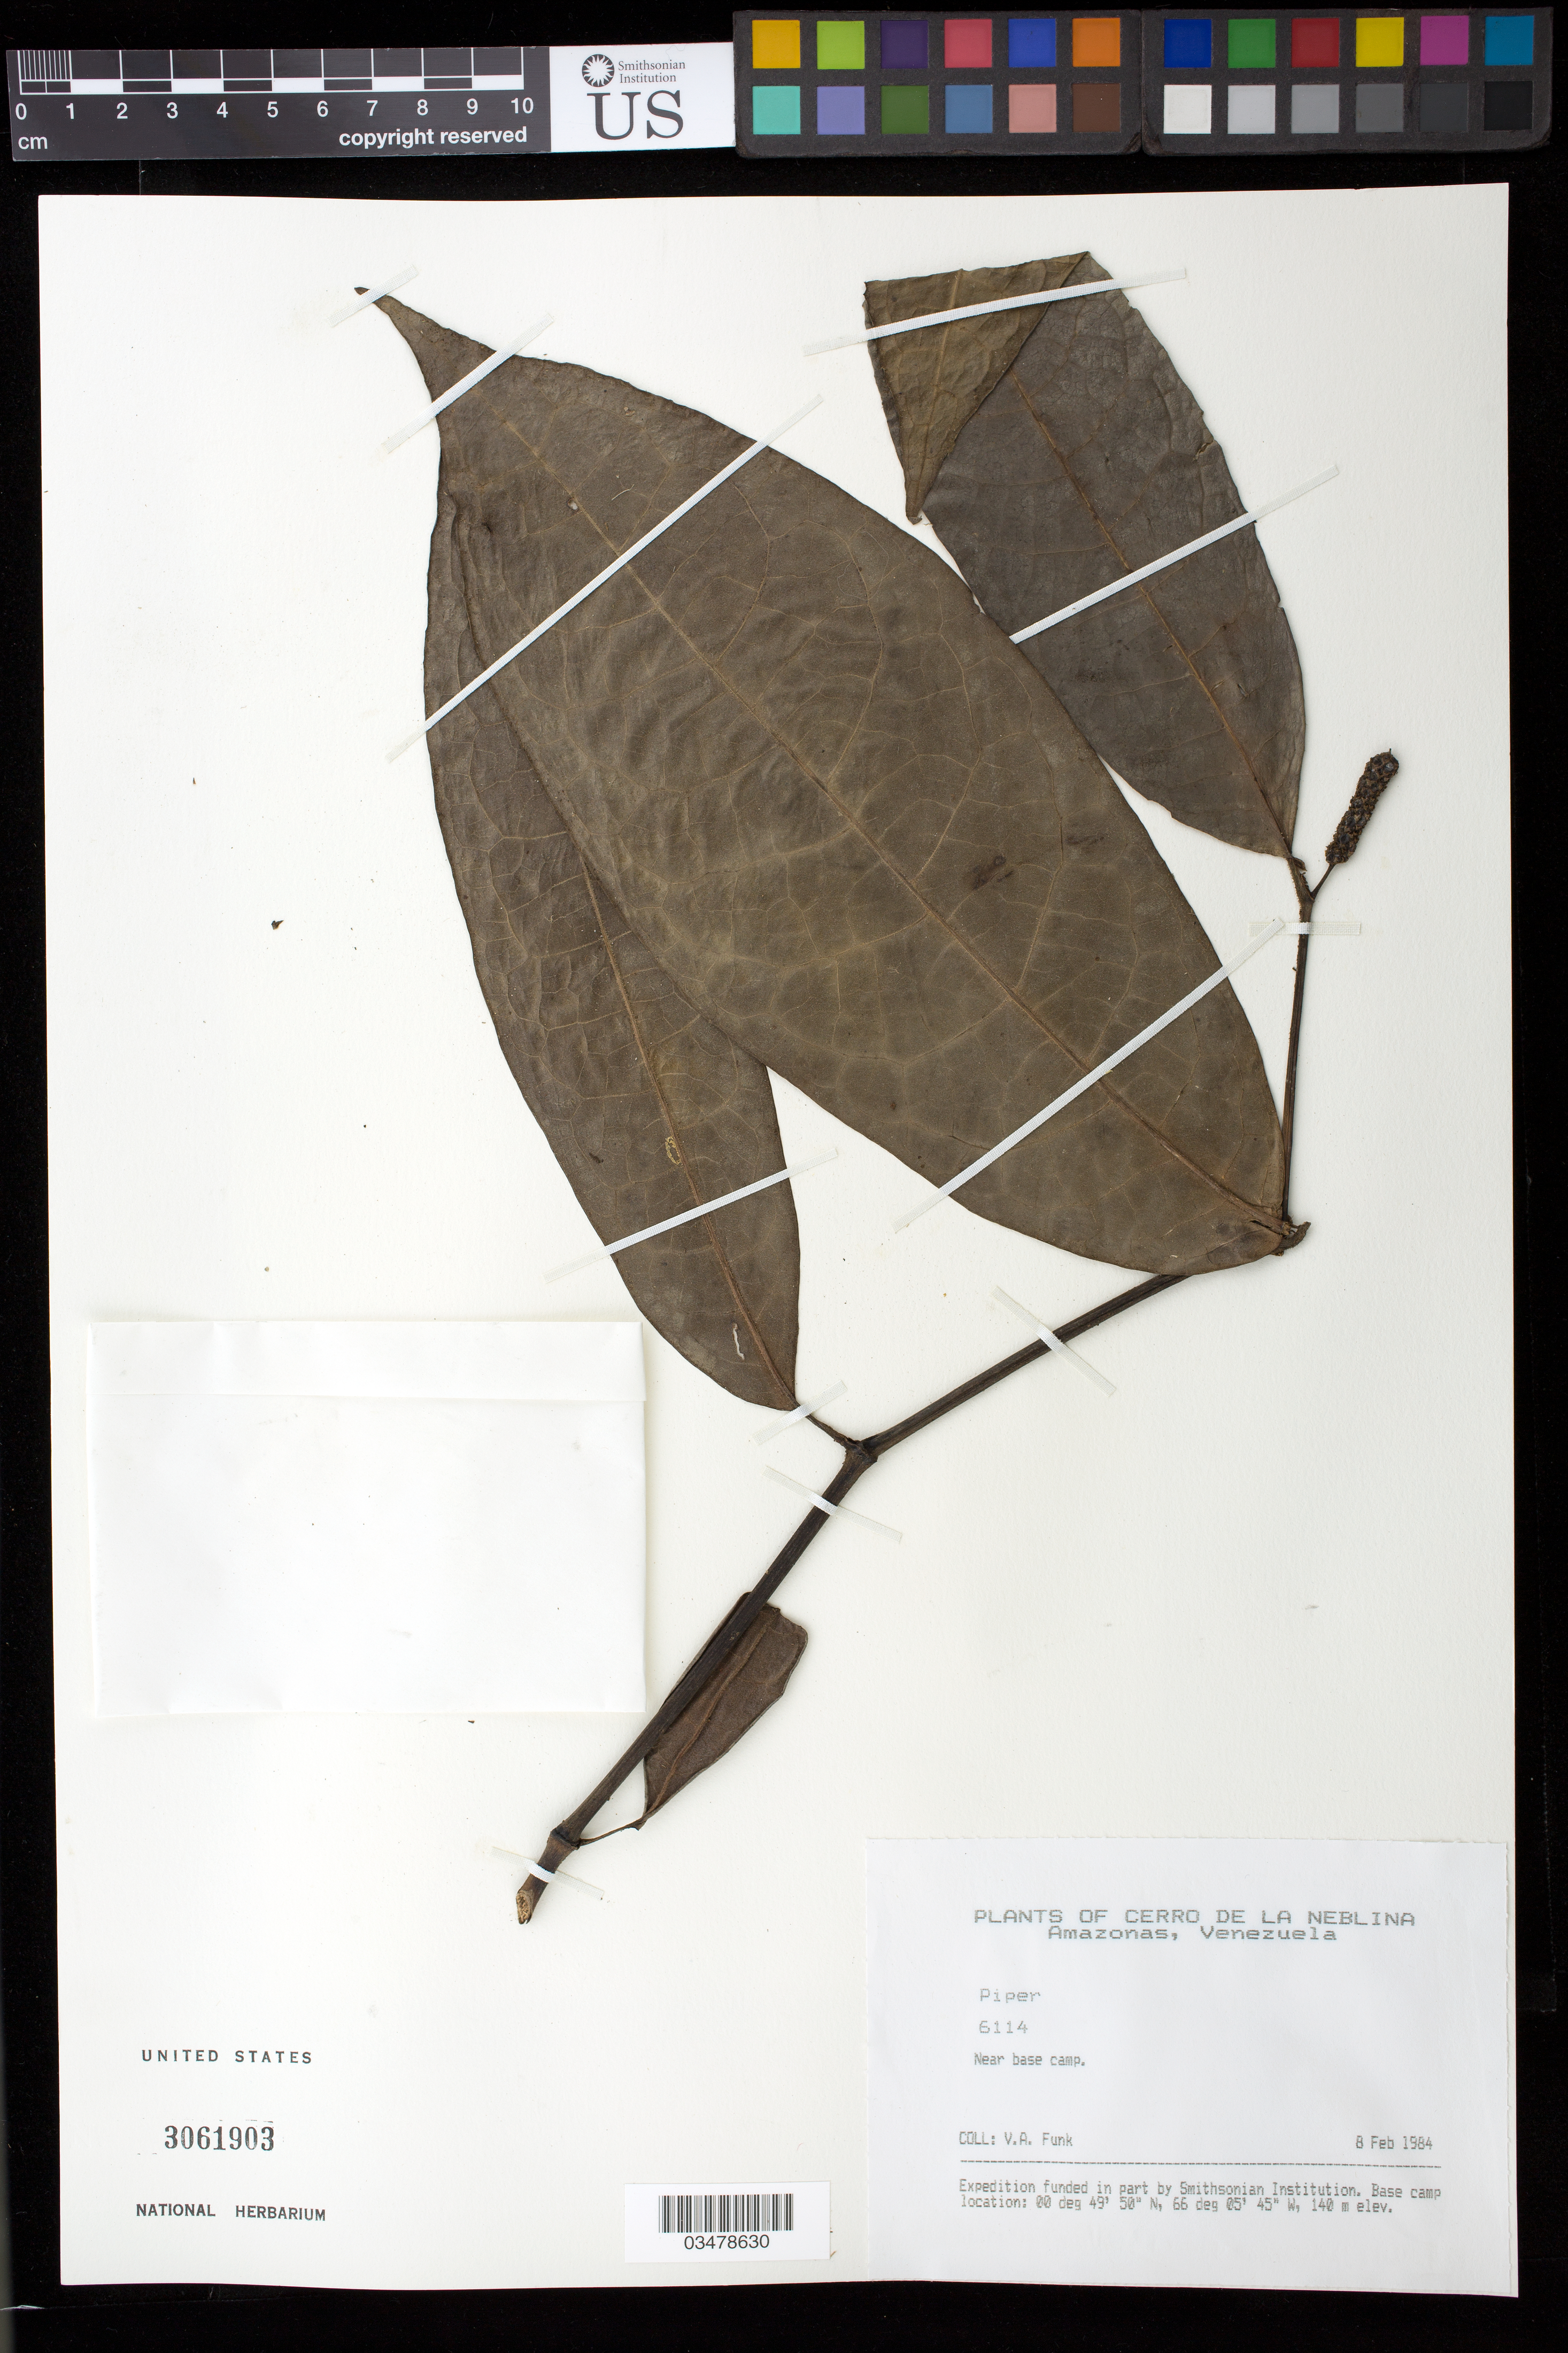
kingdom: Plantae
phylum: Tracheophyta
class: Magnoliopsida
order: Piperales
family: Piperaceae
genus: Piper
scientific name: Piper sp.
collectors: V. Funk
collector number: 6114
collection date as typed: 8-Feb-84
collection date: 1984-02-08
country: Venezuela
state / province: Amazonas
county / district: Río Negro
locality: Canyon Grande, Cerro de la Neblina, near base camp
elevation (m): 140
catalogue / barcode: US 3061903